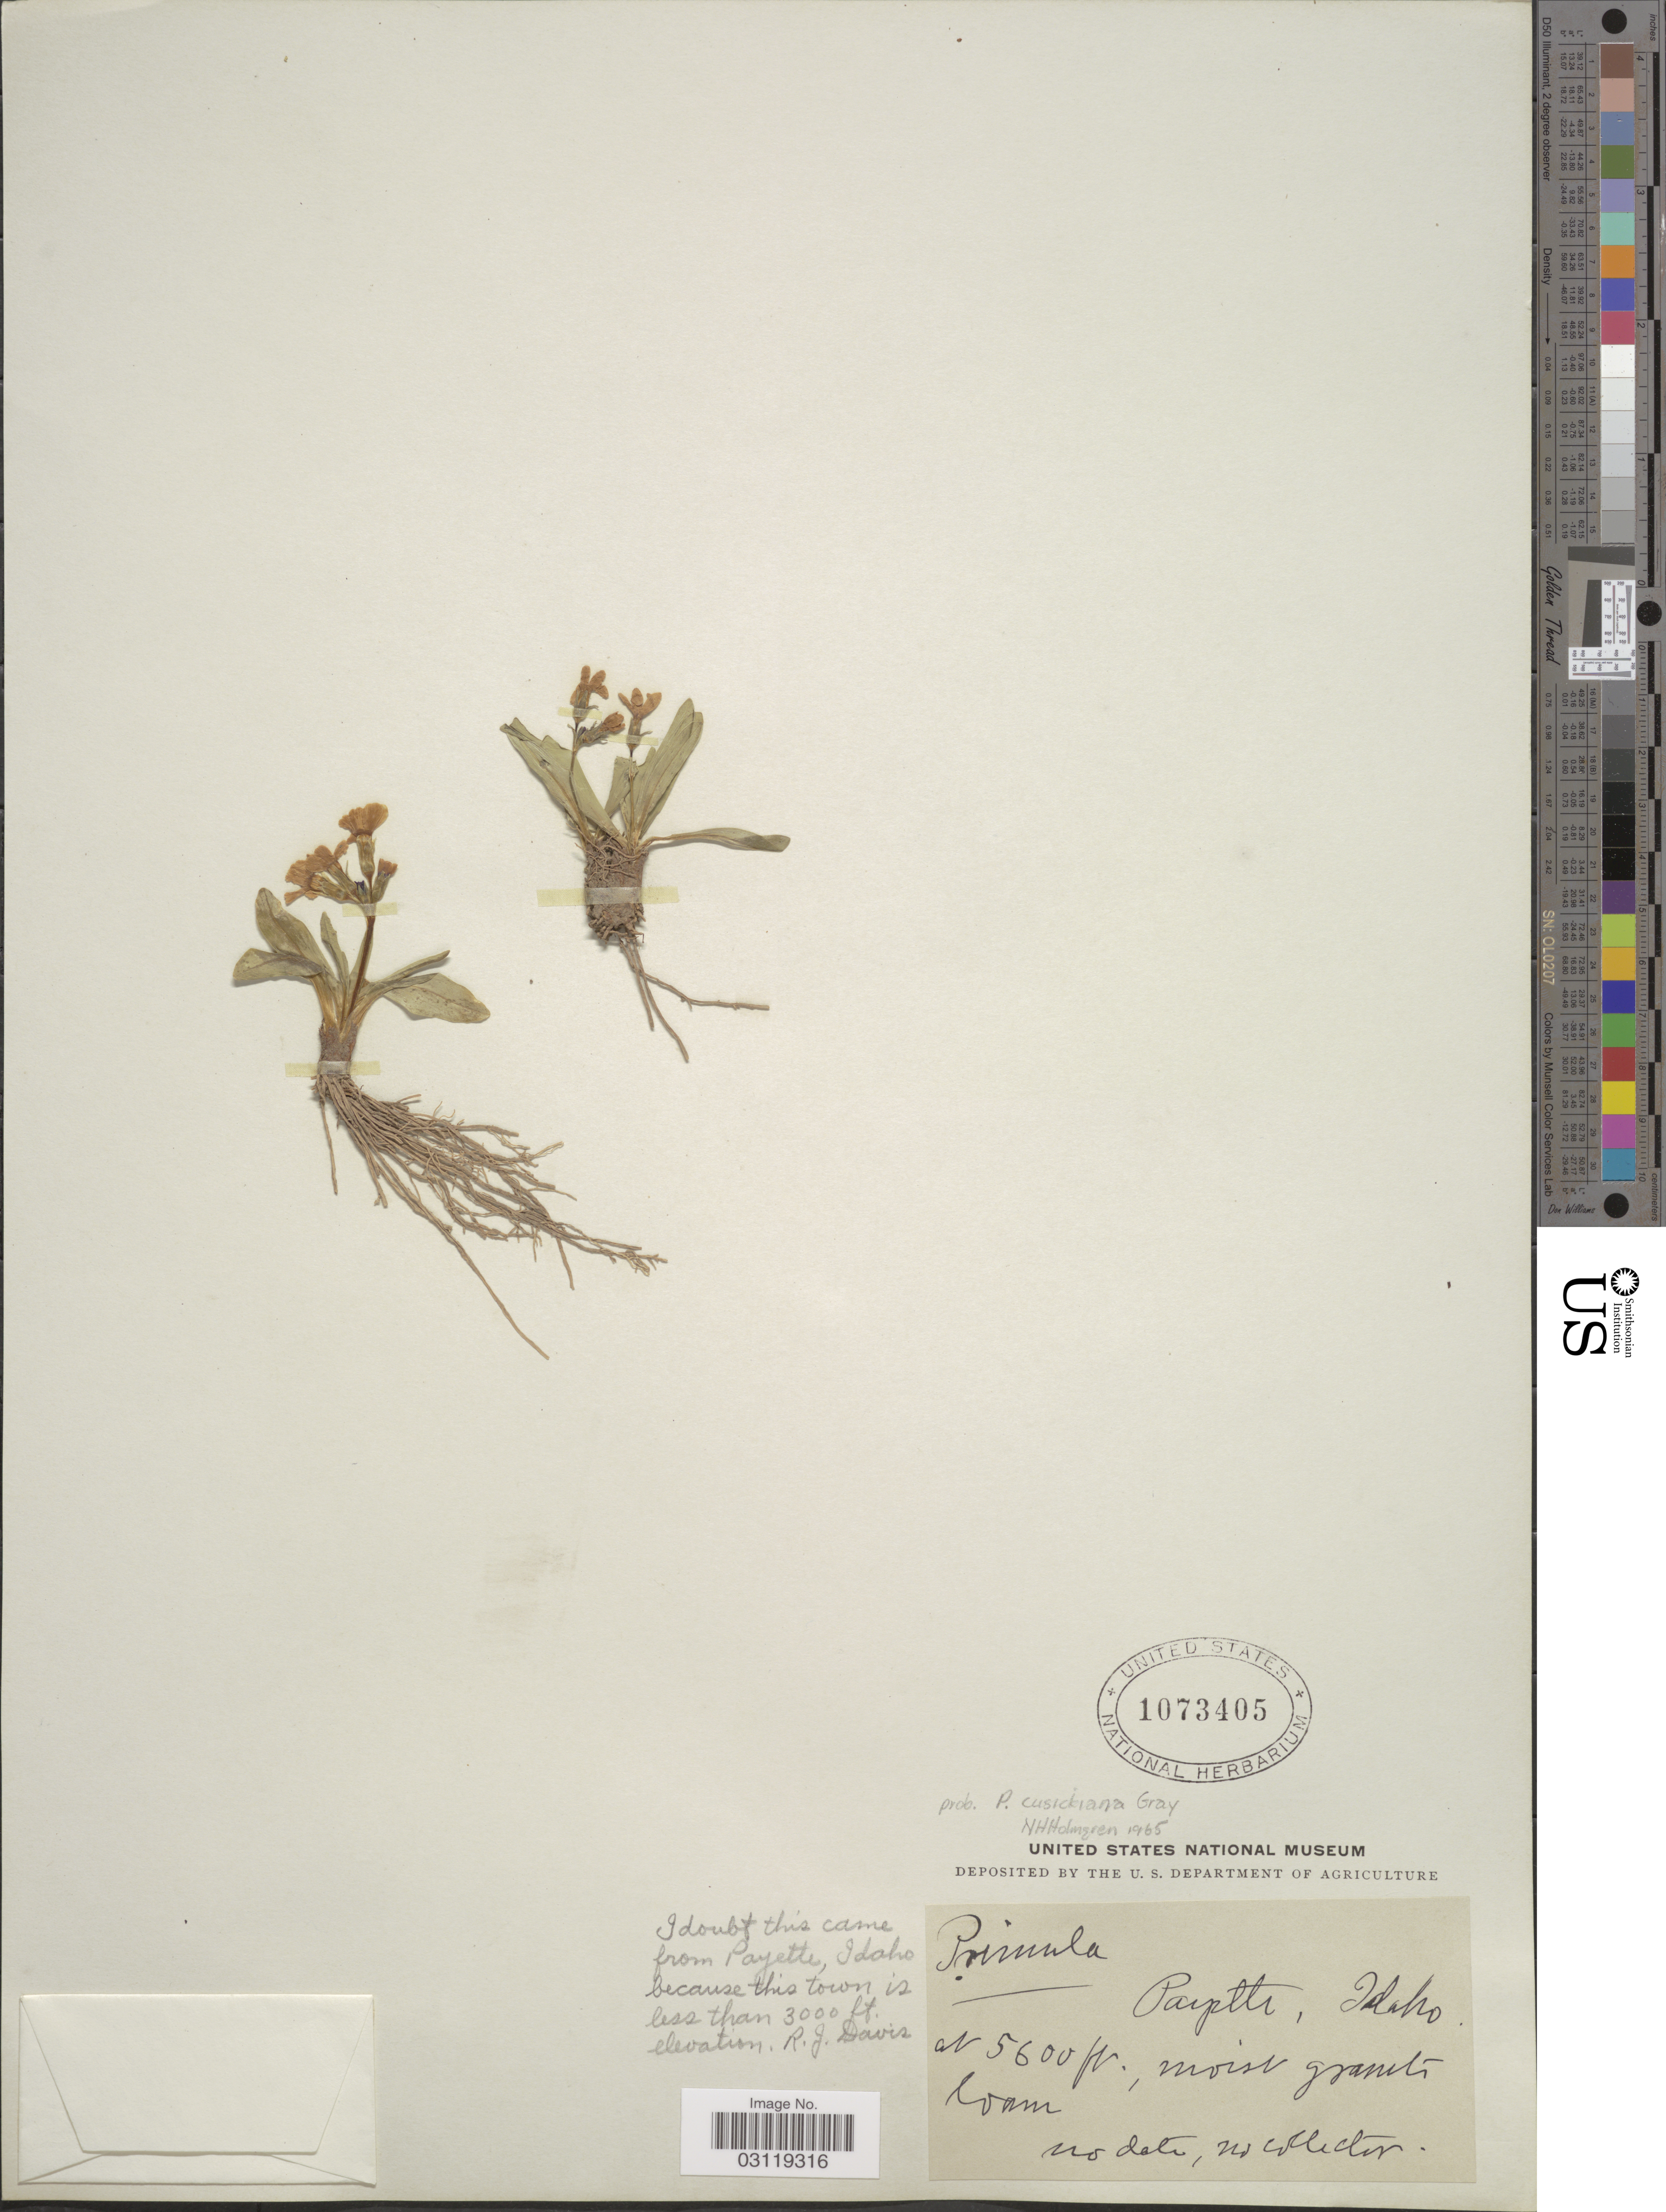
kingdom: Plantae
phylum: Tracheophyta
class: Magnoliopsida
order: Ericales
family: Primulaceae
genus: Primula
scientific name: Primula cusickiana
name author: (A. Gray) A. Gray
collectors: R. Davis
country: United States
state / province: Idaho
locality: Payette.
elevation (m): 1707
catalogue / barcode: US 1073405